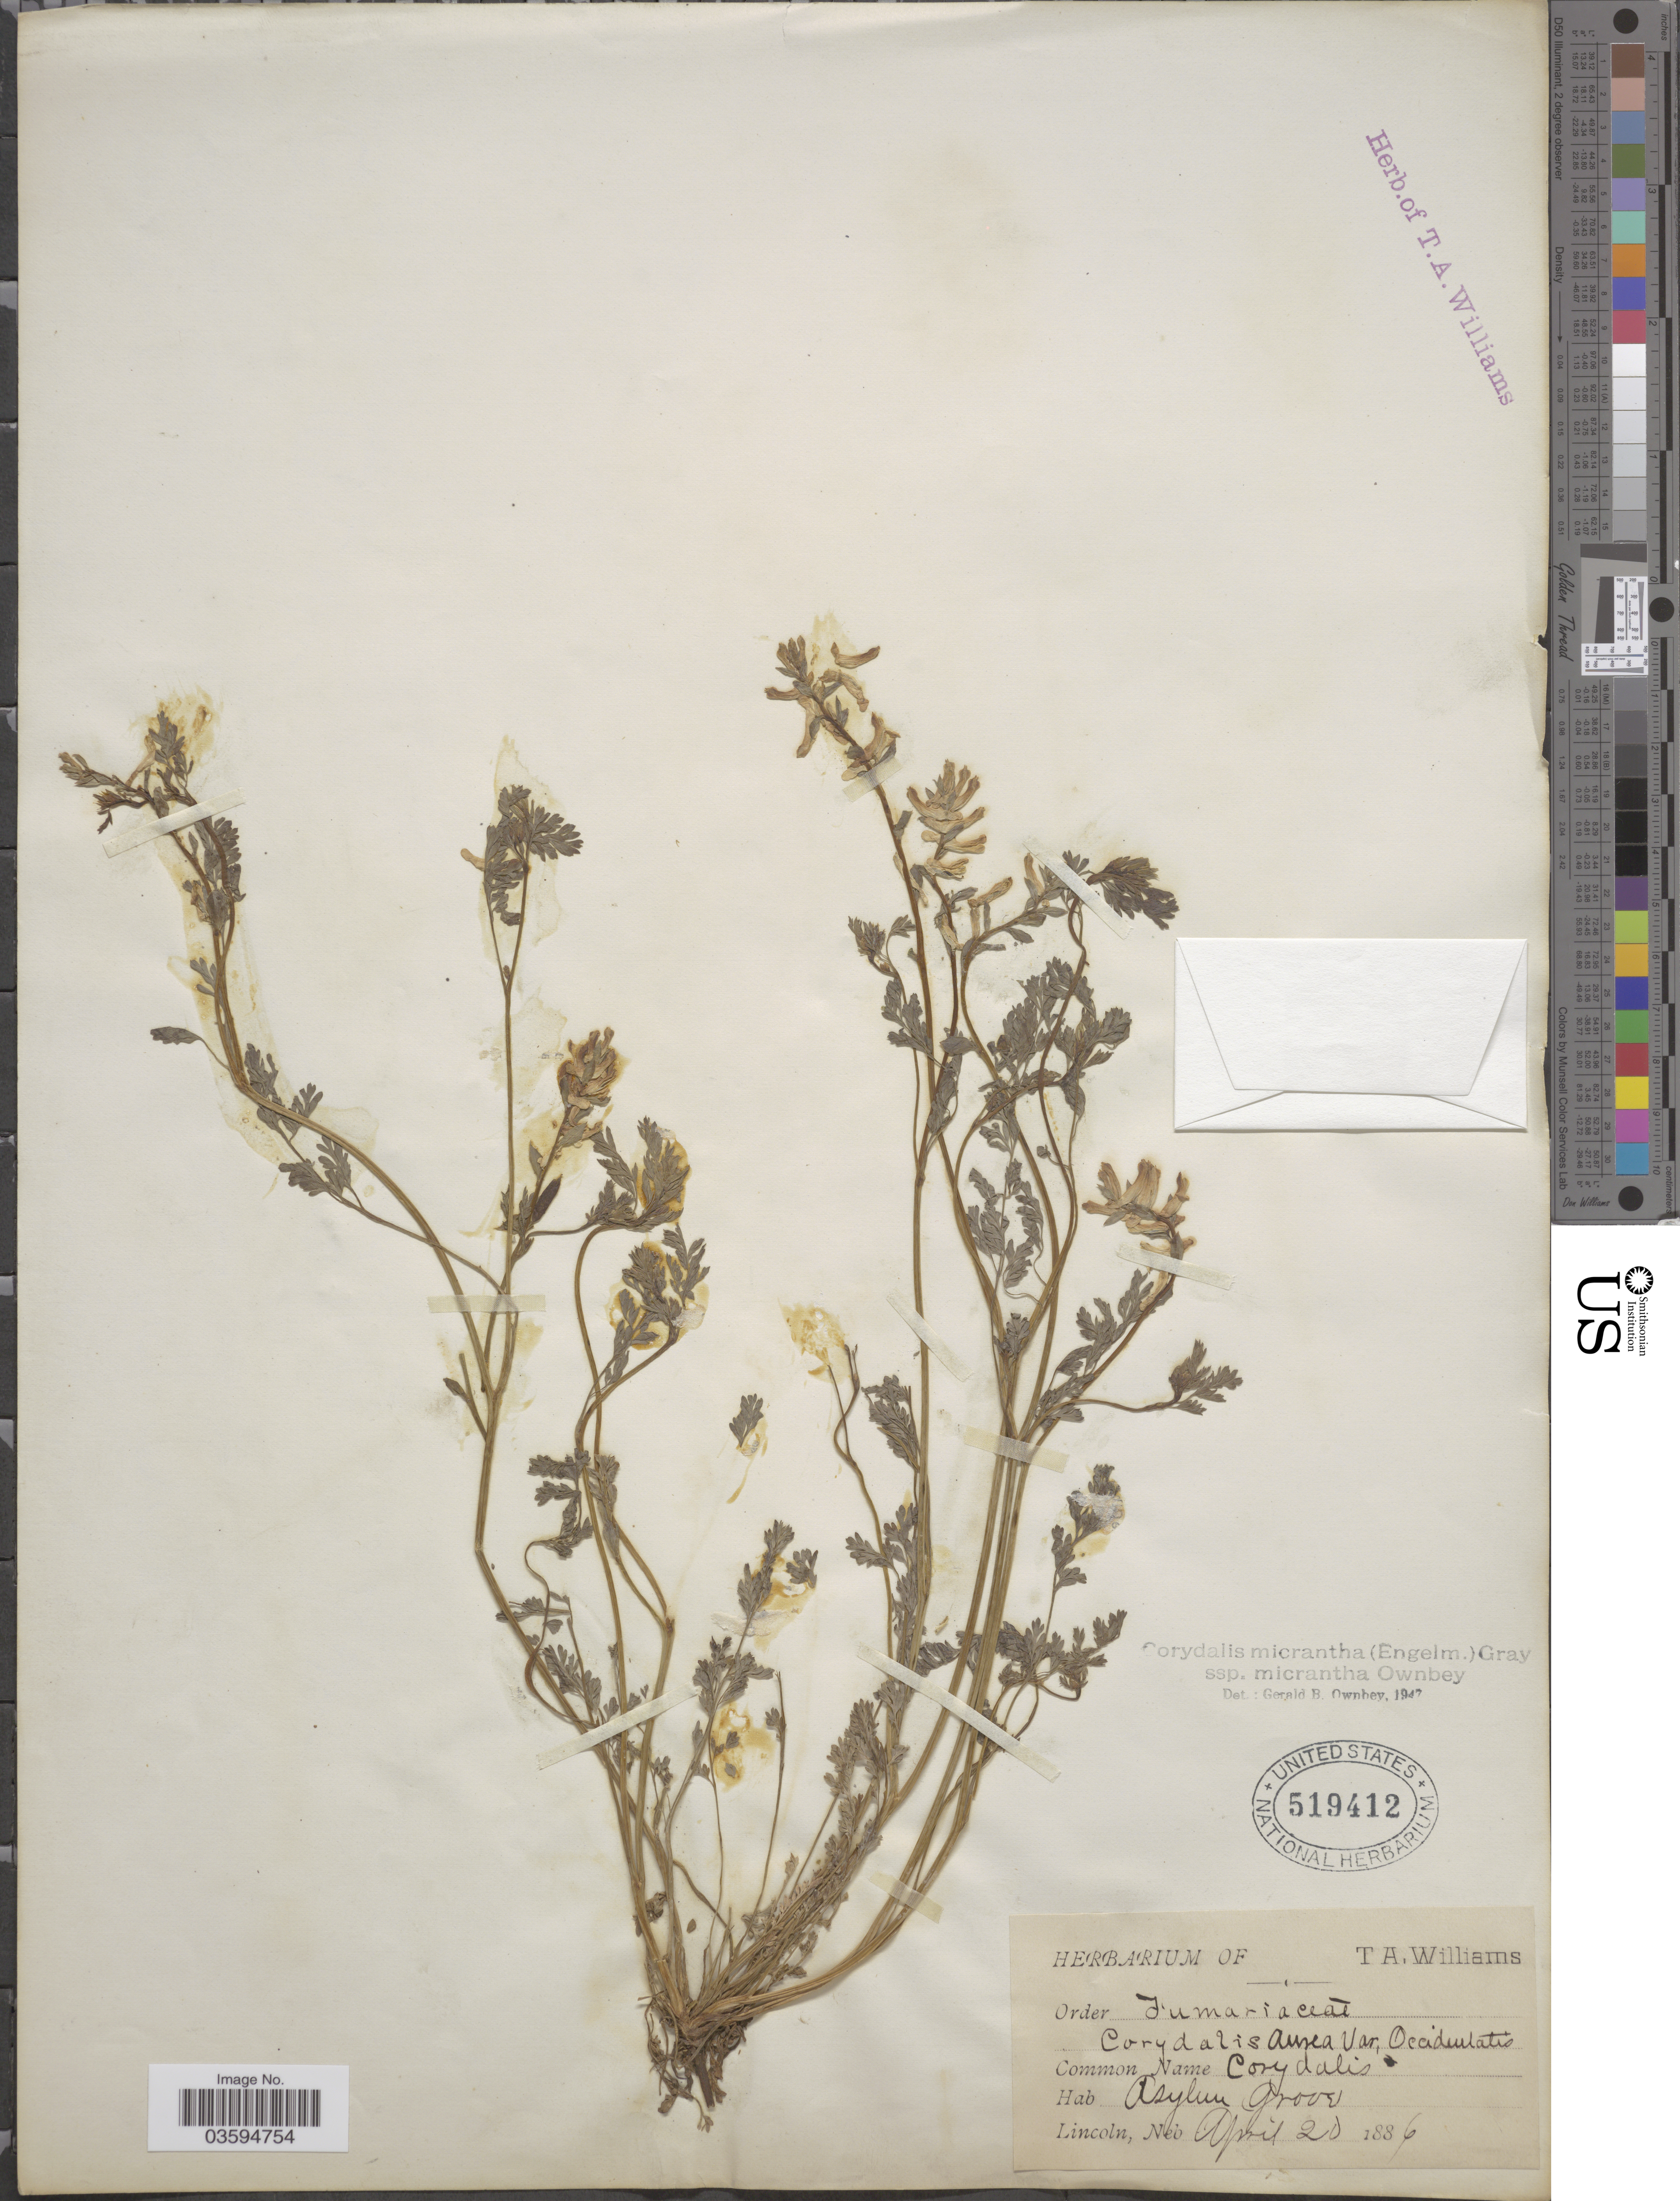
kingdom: Plantae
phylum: Tracheophyta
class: Magnoliopsida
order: Ranunculales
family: Papaveraceae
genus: Corydalis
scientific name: Corydalis micrantha subsp. micrantha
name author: (Engelm. & A. Gray) A. Gray & J.M. Coult.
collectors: T. Williams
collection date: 1886-04-20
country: United States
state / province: Nebraska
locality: Asylum Grove. Lincoln.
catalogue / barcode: US 519412